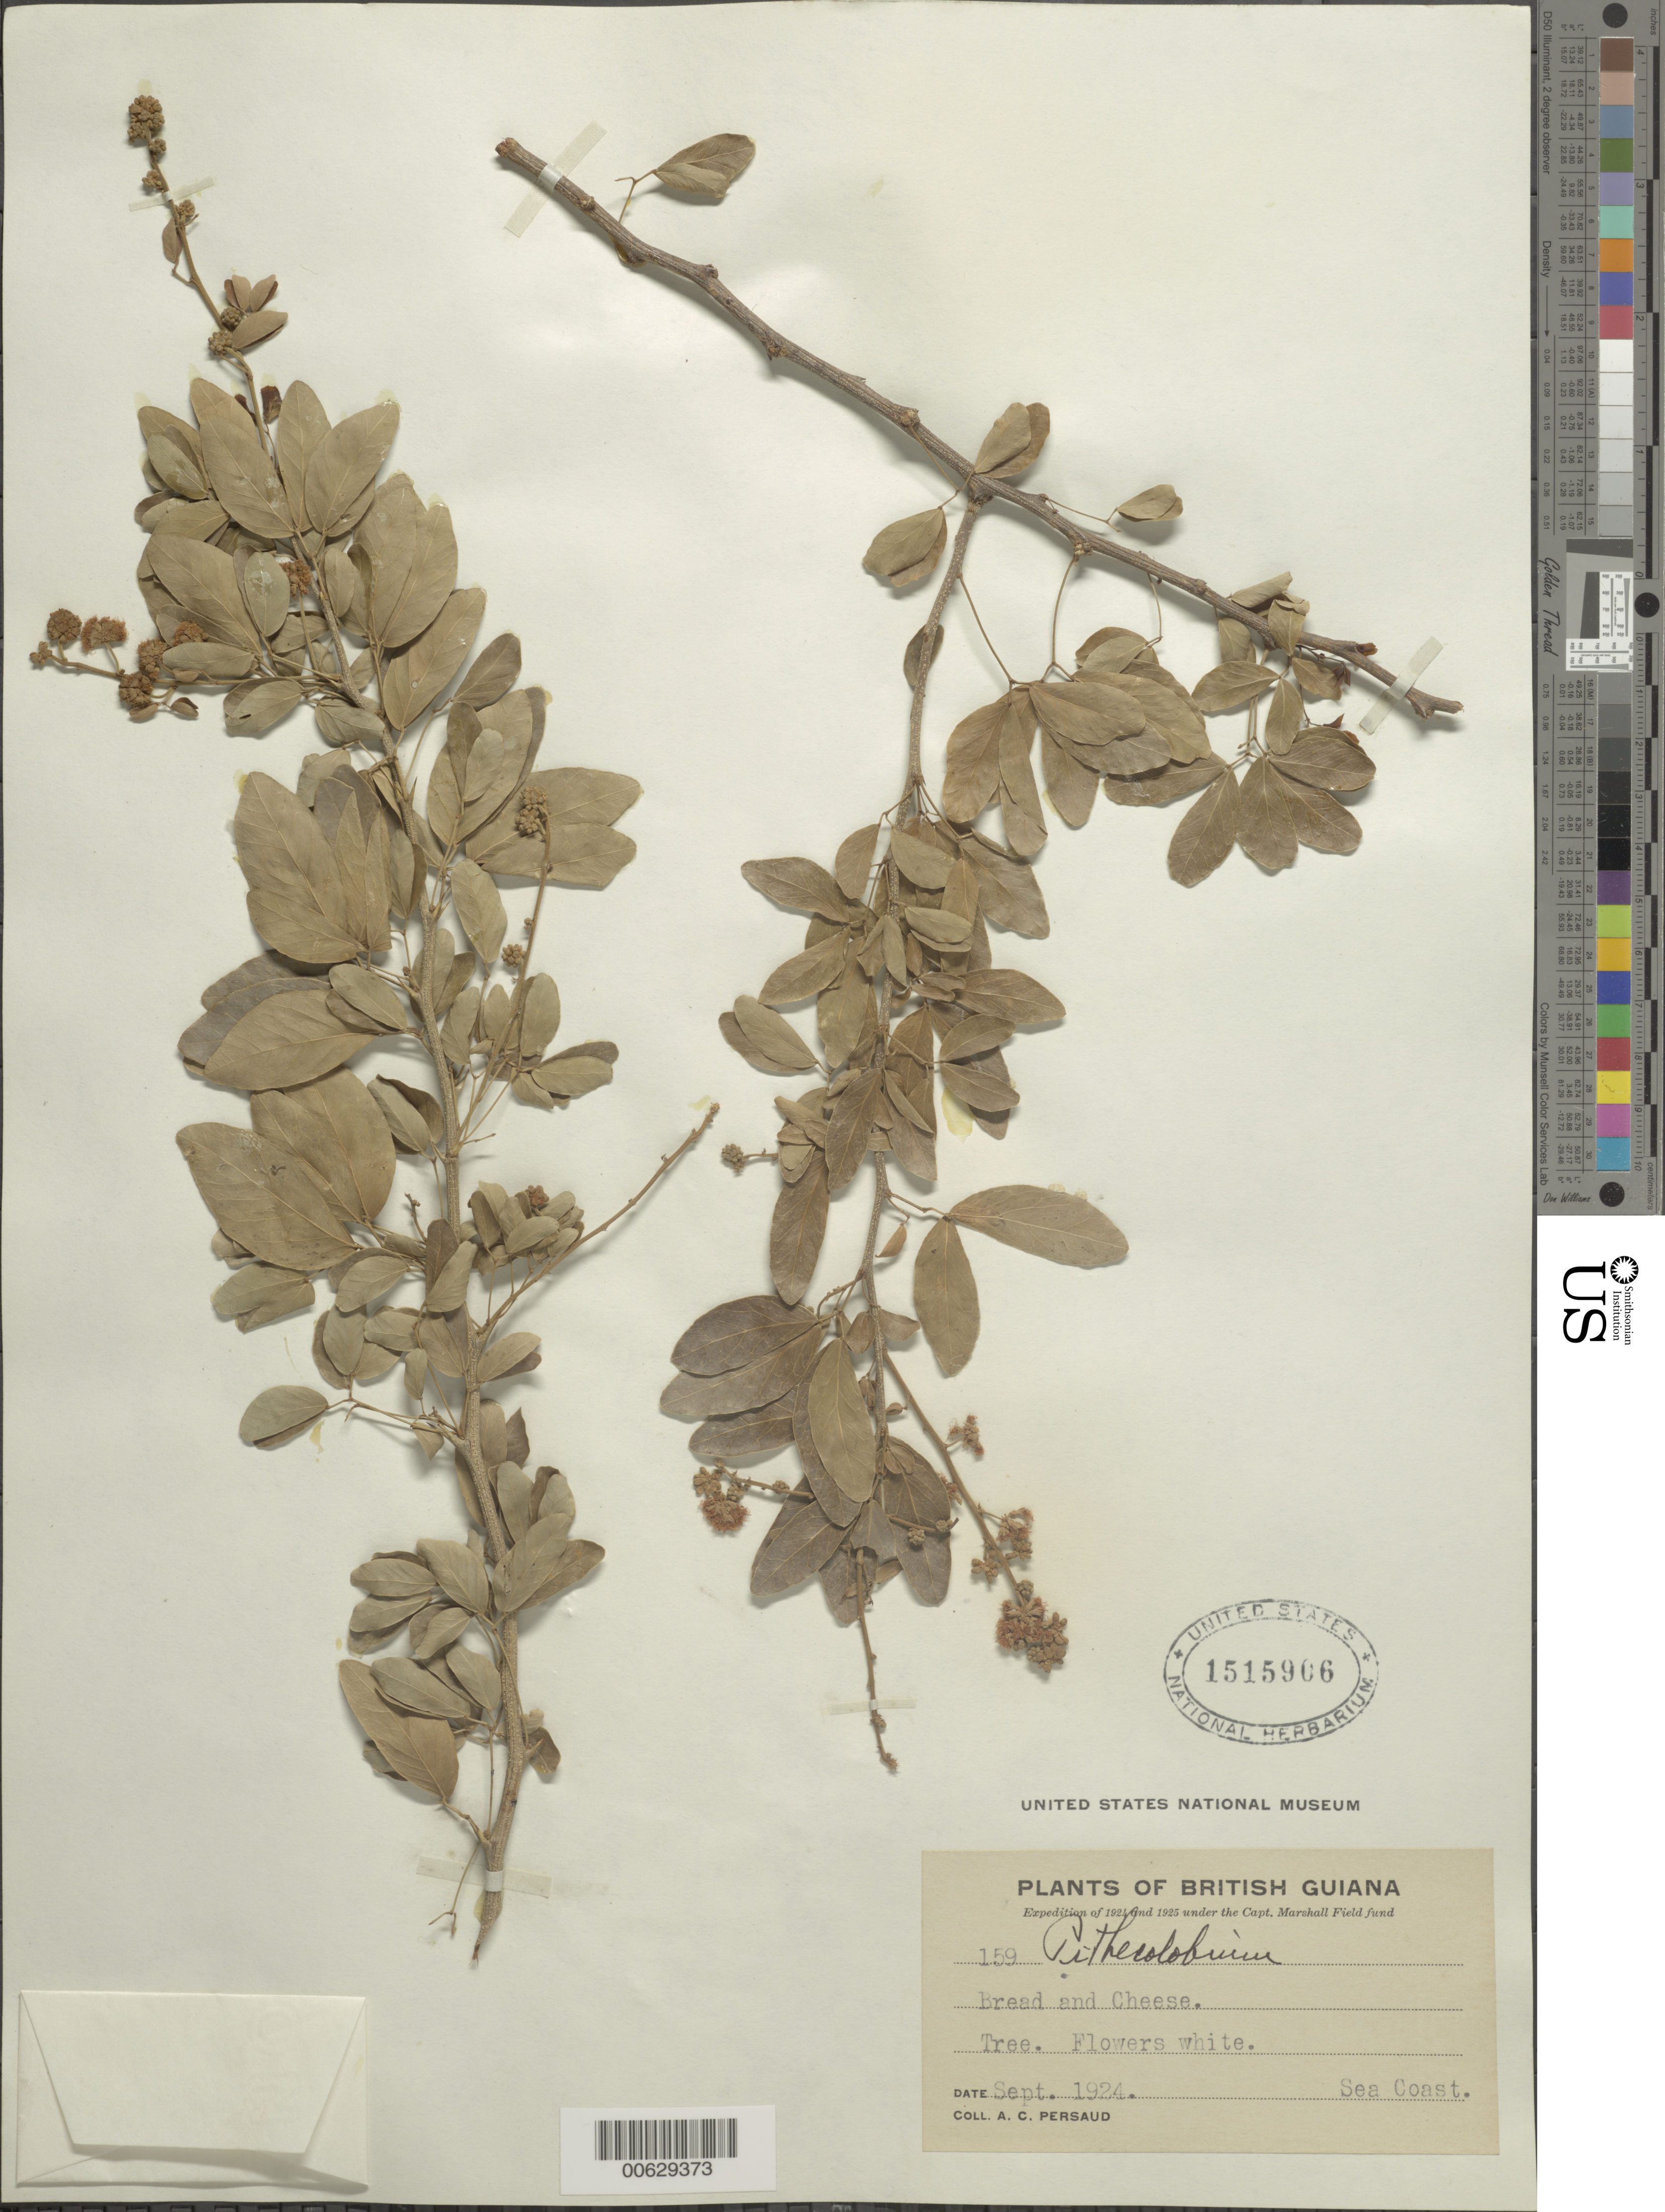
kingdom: Plantae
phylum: Tracheophyta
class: Magnoliopsida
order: Fabales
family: Fabaceae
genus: Pithecellobium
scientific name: Pithecellobium dulce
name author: (Roxb.) Benth.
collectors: A. Persaud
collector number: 159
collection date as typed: Sep-24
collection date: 1924-09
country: Guyana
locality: Sea coast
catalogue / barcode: US 1515906